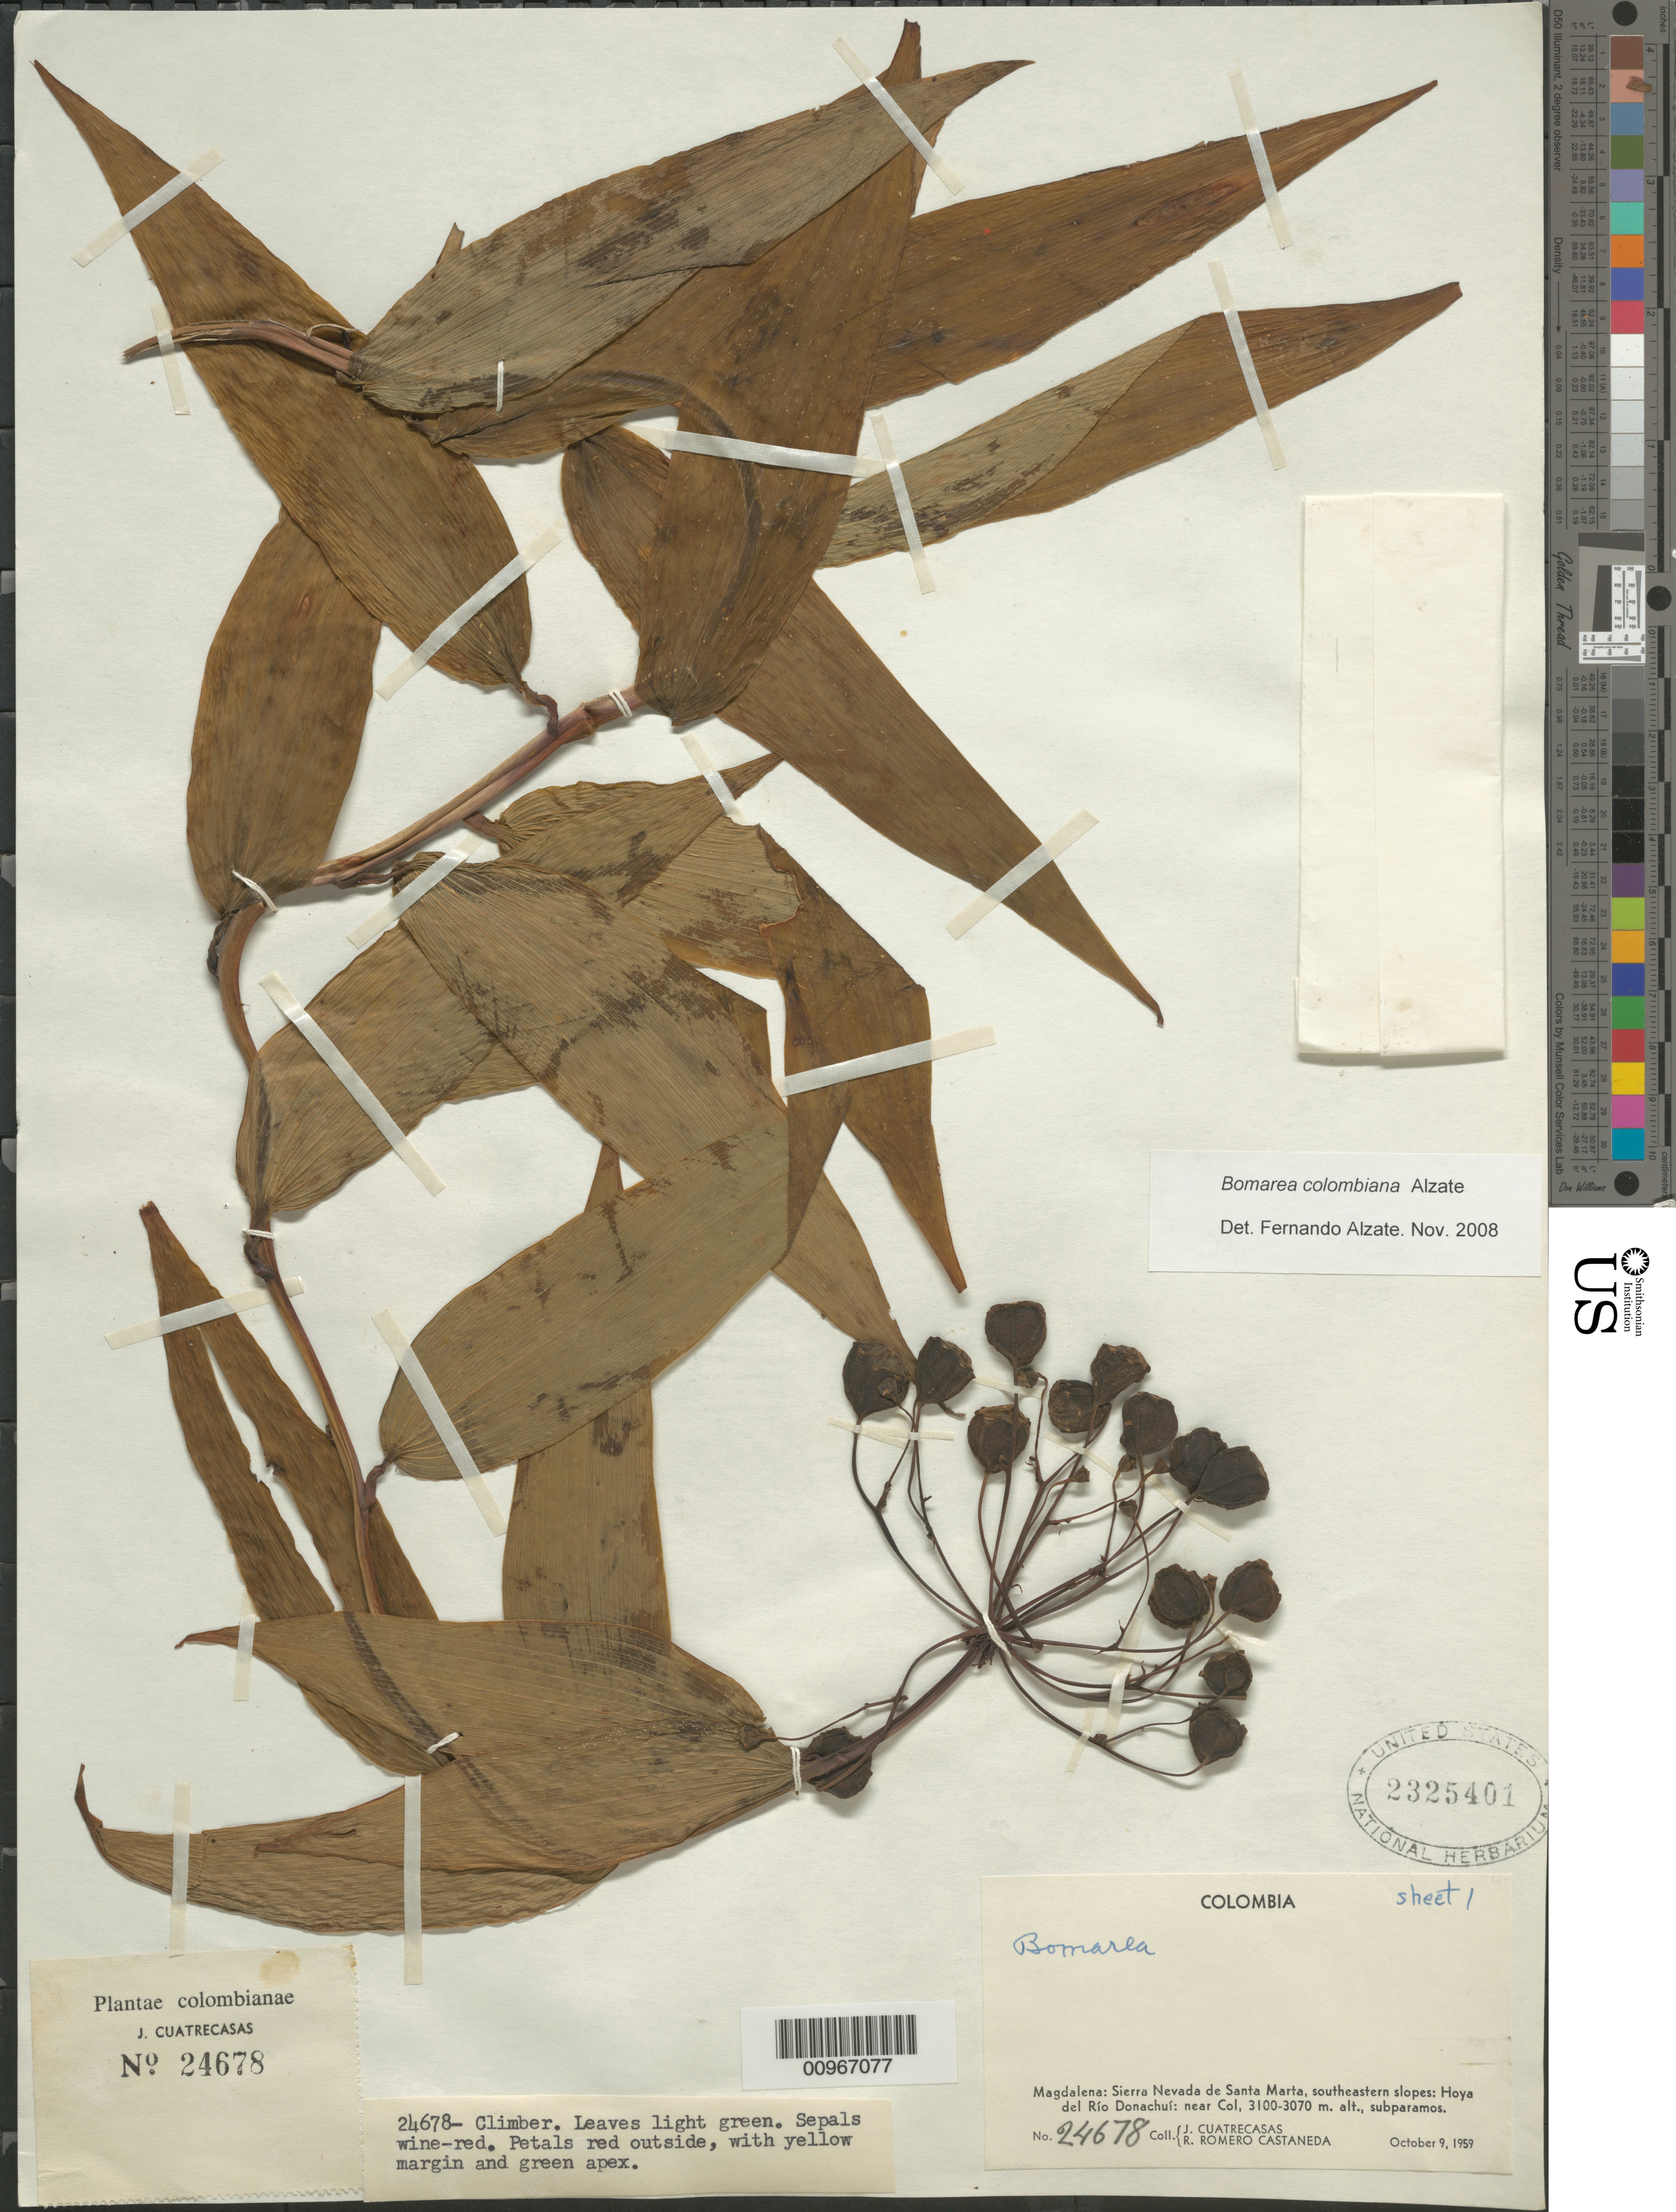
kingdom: Plantae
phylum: Tracheophyta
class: Liliopsida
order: Liliales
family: Alstroemeriaceae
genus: Bomarea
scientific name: Bomarea colombiana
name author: Alzate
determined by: Alzate Guarin, Fernando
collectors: J. Cuatrecasas & R. Romero Castañeda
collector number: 24678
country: Colombia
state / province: Magdalena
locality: Sierra Nevada de Santa Marta, hoya del Rio Donachui, near Col.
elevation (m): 3100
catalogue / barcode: US 2325401